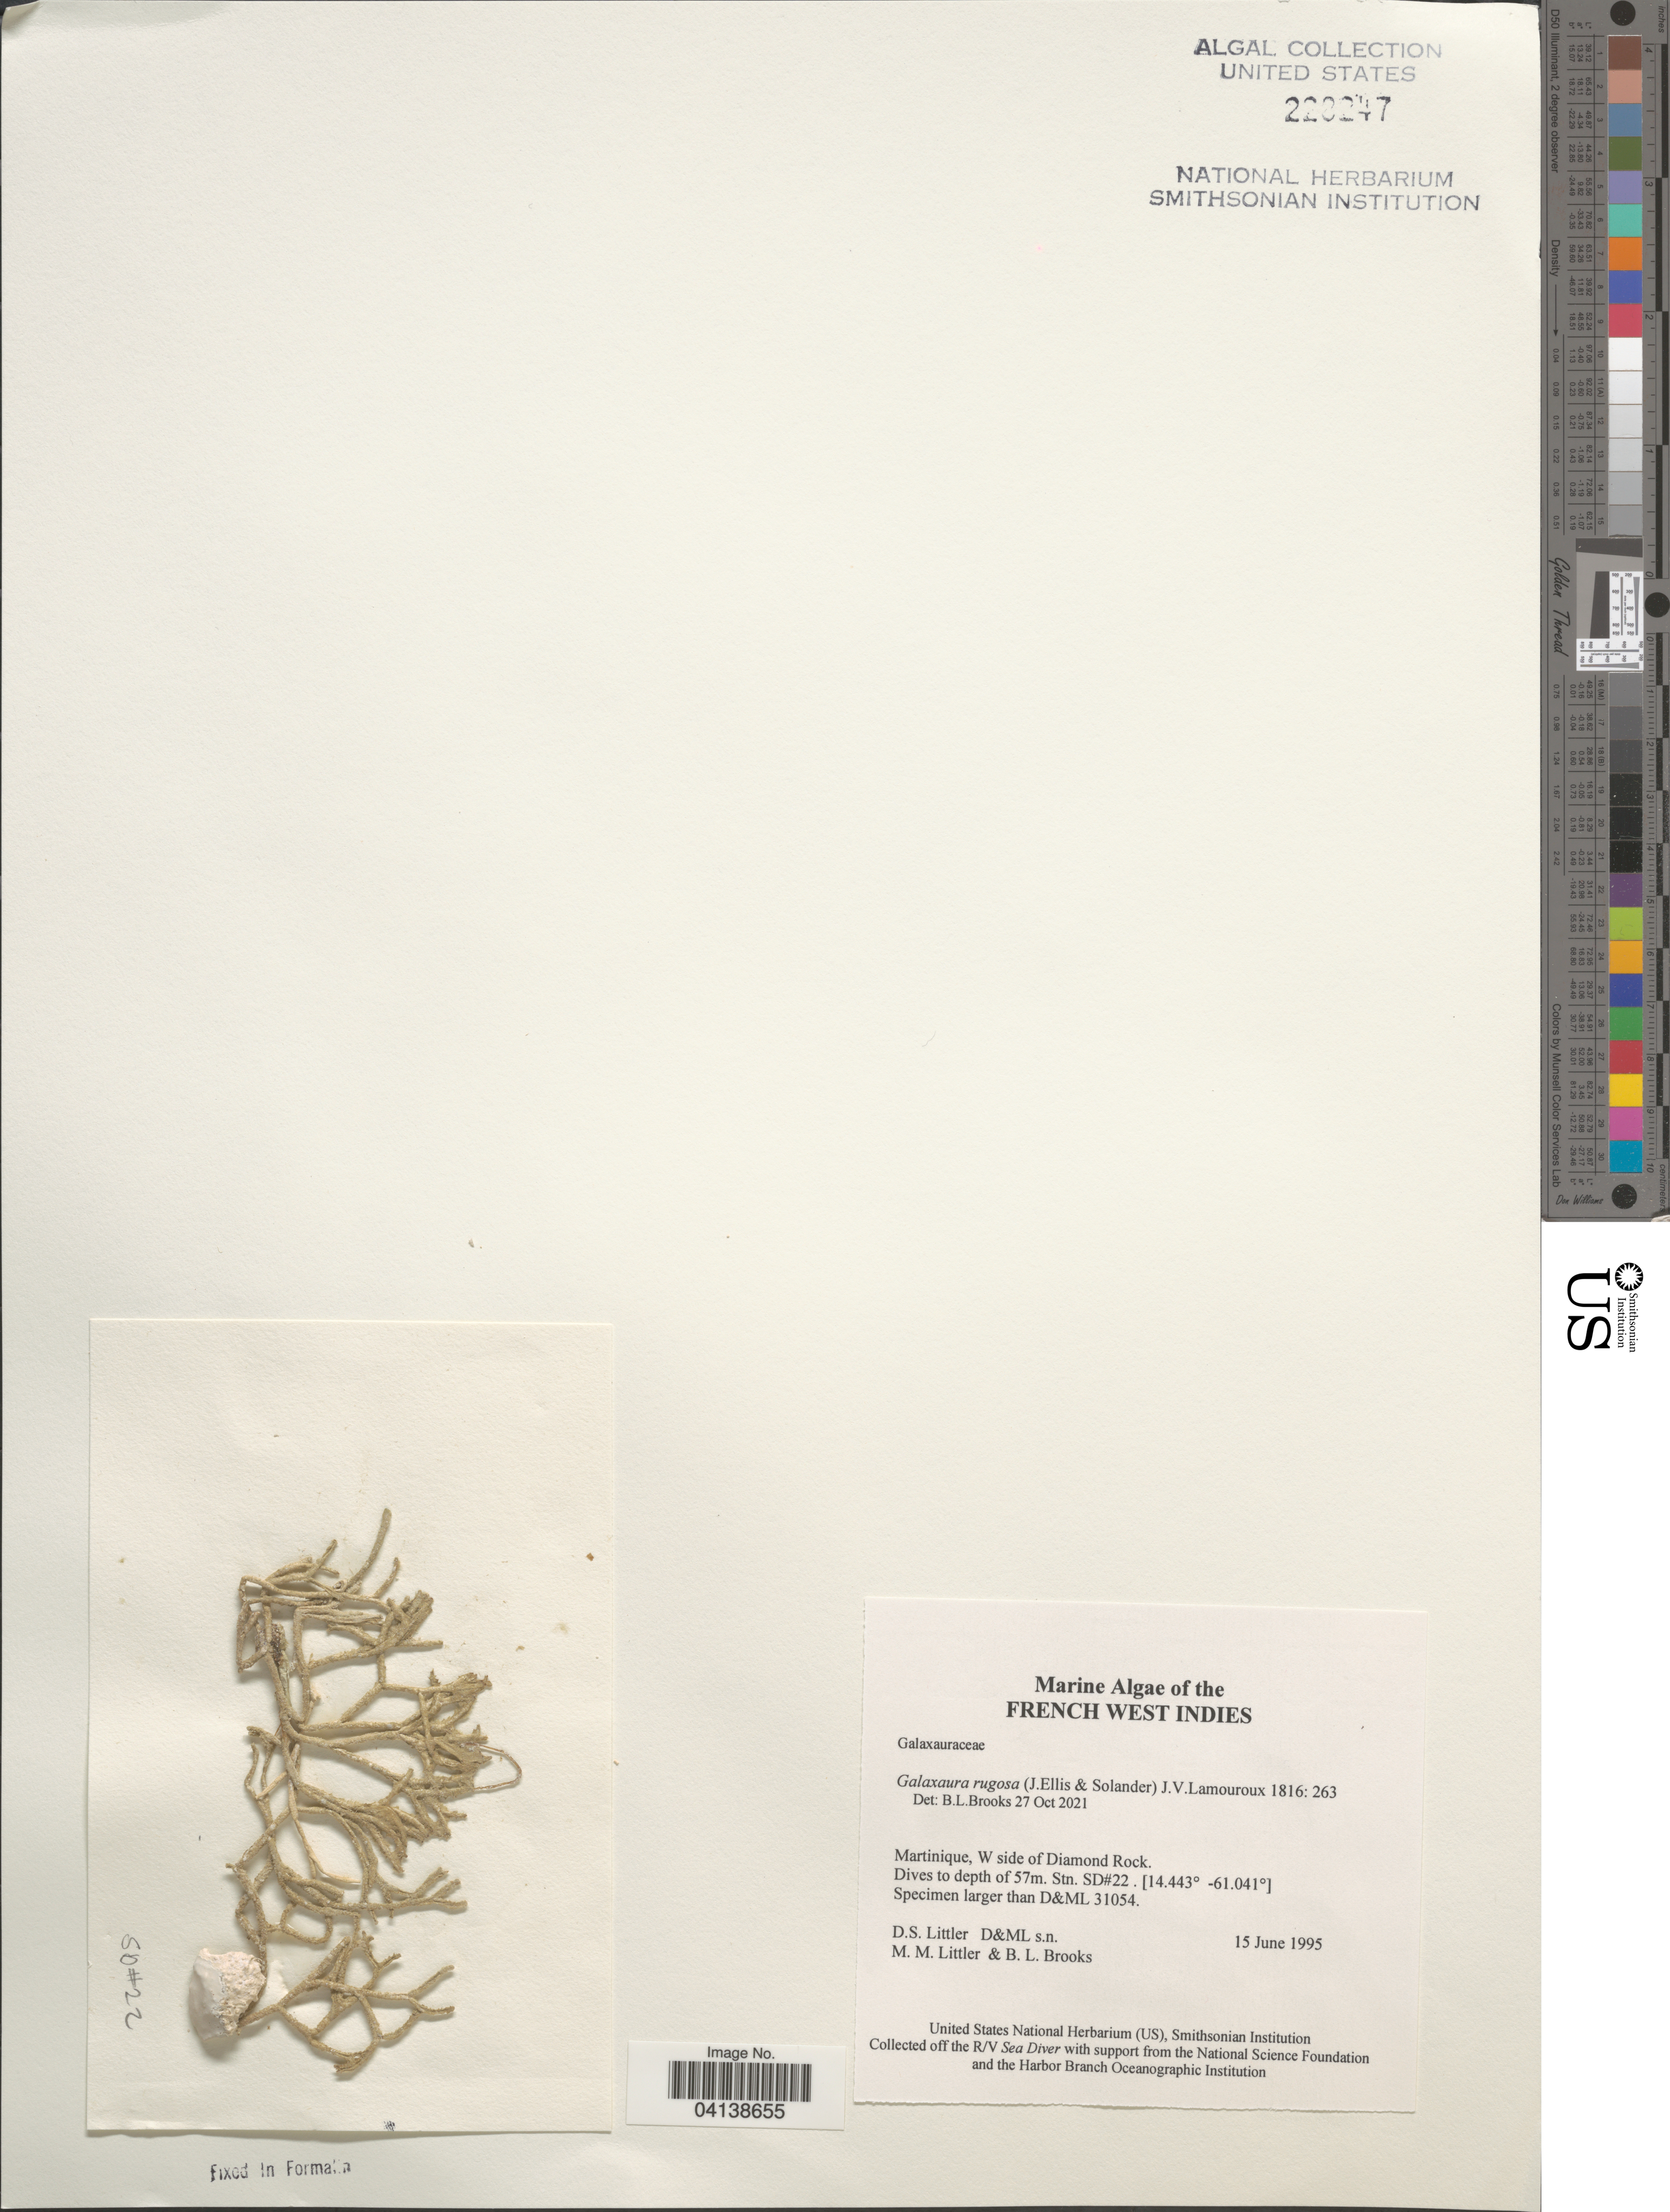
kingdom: Plantae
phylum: Rhodophyta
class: Florideophyceae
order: Nemaliales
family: Galaxauraceae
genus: Galaxaura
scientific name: Galaxaura rugosa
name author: (Ellis & Sol.) J.V.Lamouroux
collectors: D. S. Littler & B. Brooks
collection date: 1995-06-15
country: Martinique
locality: French West Indies. W side of Diamond Rock. Stn. SD#22.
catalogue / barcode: US 228247